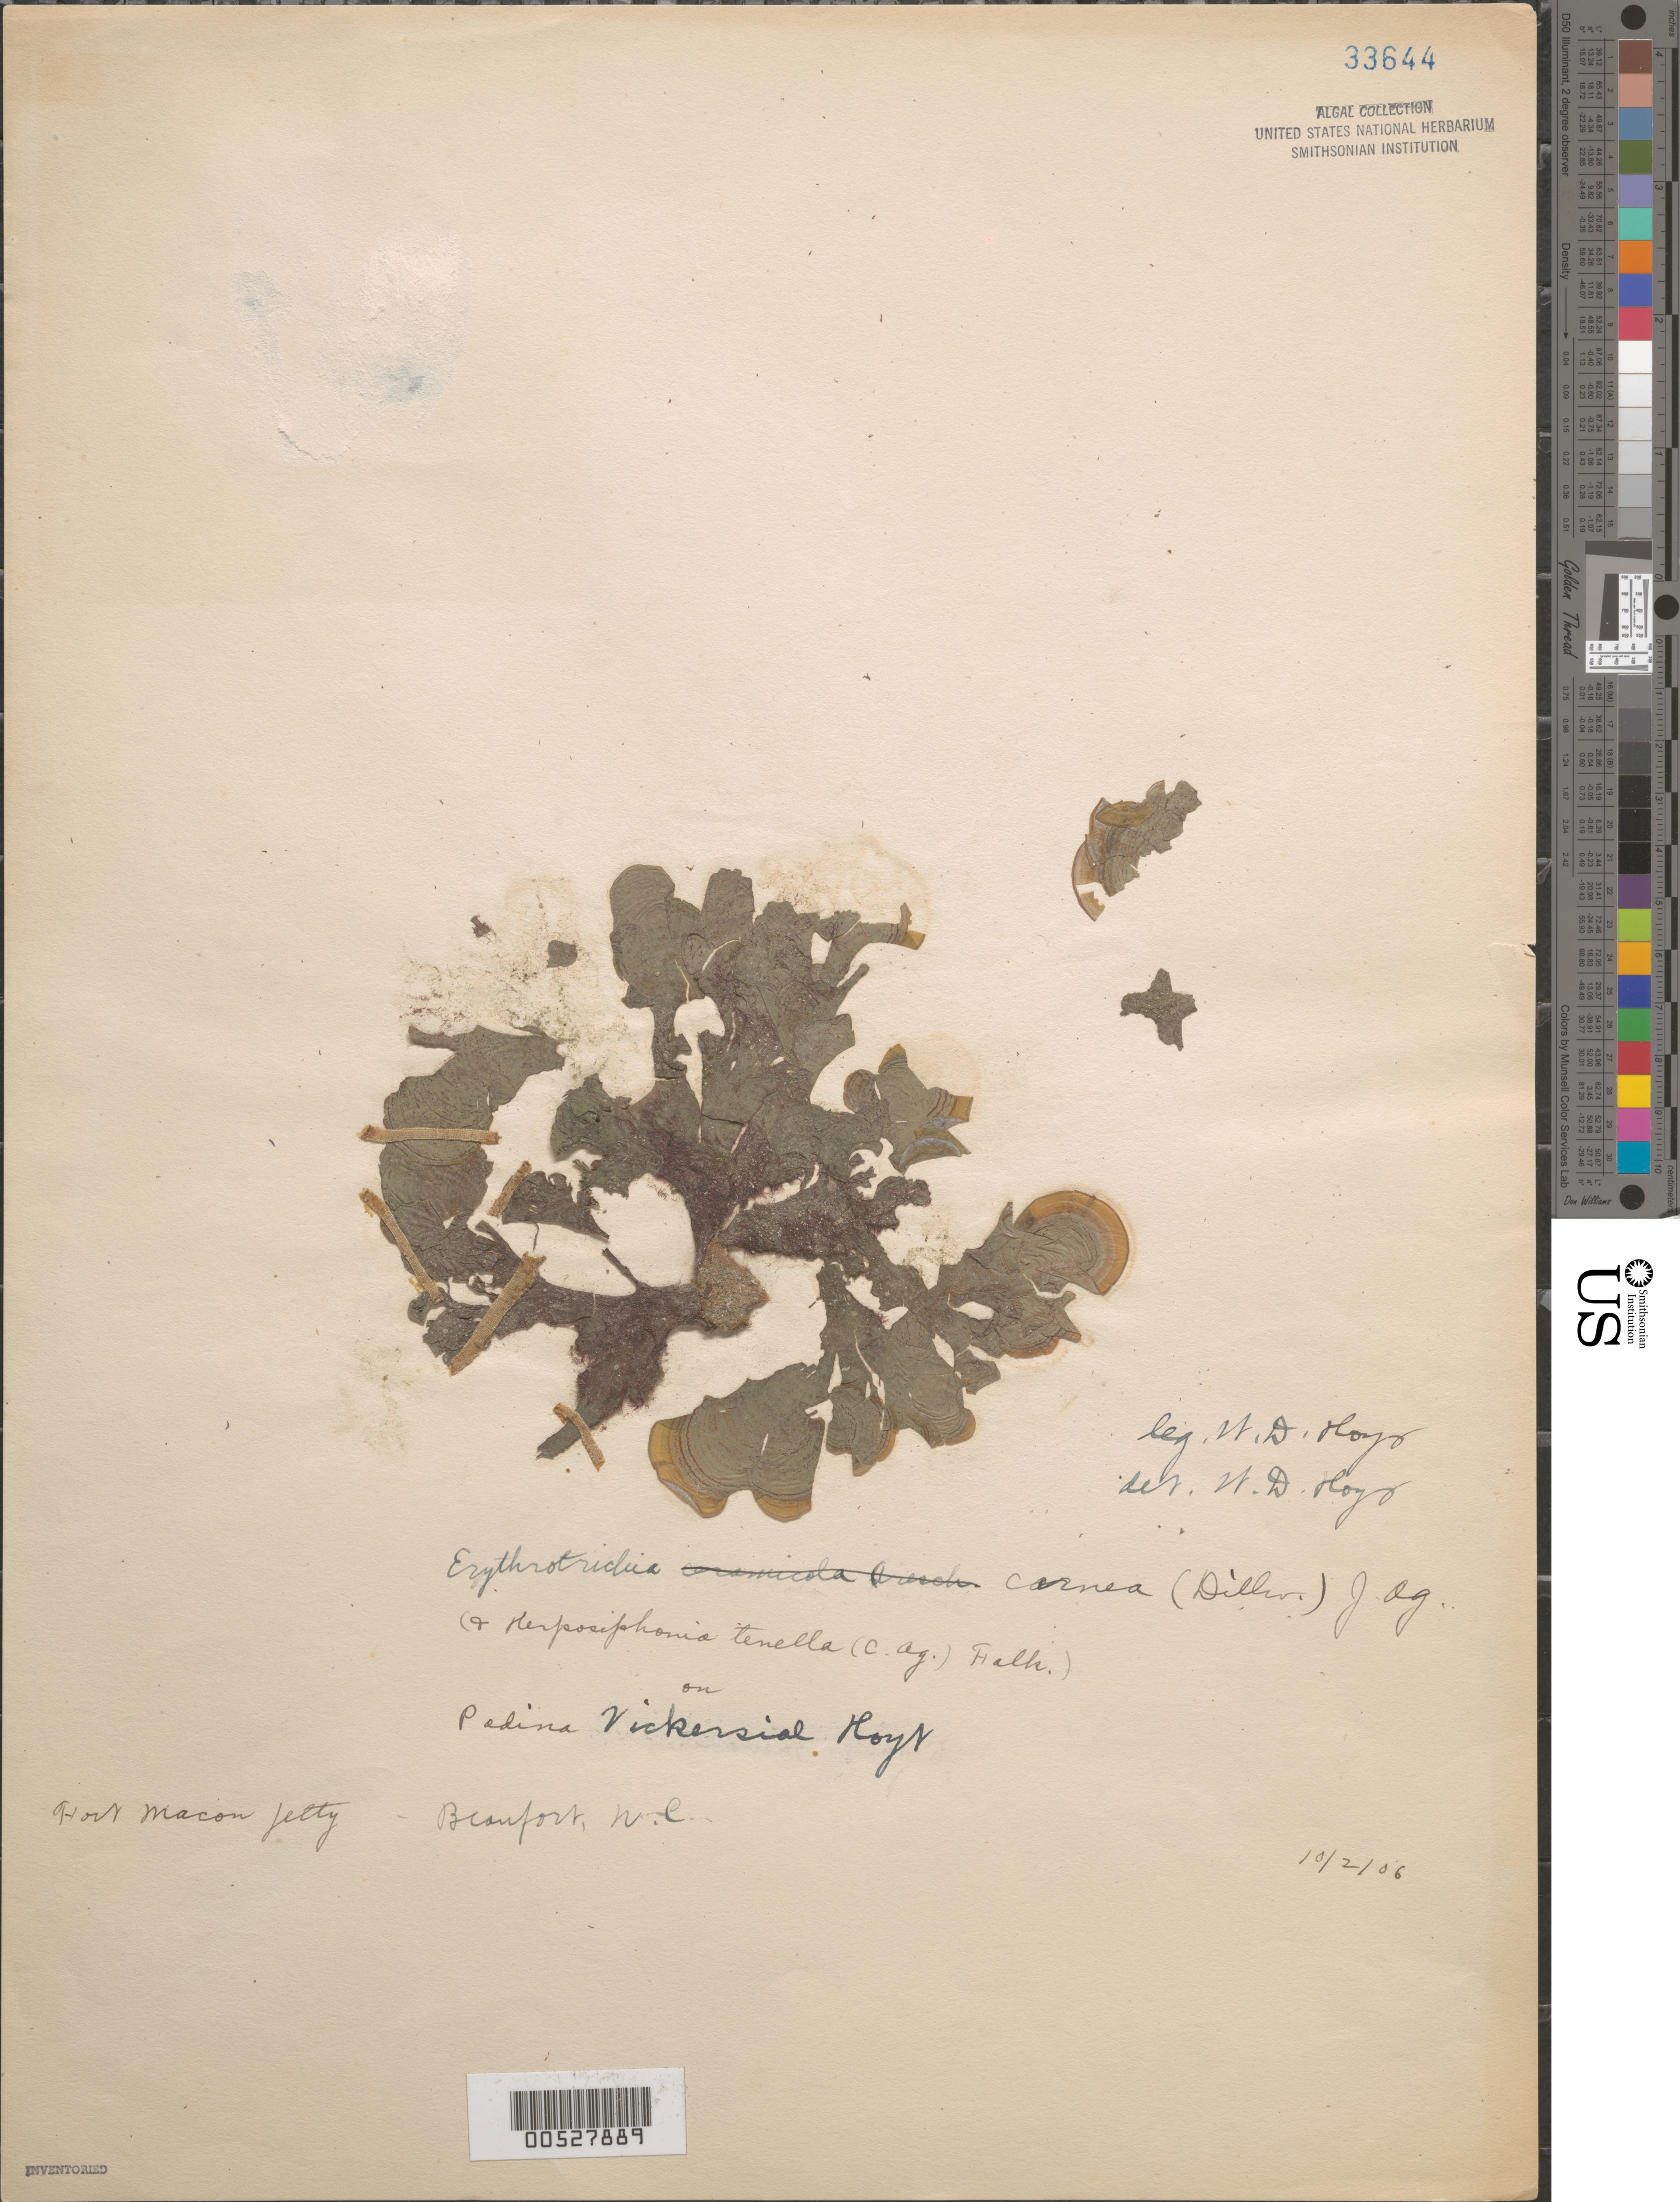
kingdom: Plantae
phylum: Rhodophyta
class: Compsopogonophyceae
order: Erythropeltidales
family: Erythrotrichiaceae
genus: Erythrotrichia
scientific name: Erythrotrichia carnea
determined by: Hoyt, W. D.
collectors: W. D. Hoyt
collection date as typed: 02 Oct 1906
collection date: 1906-10-02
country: United States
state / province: North Carolina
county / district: Carteret County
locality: Beaufort, Fort Macon jetty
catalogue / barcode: US 33644